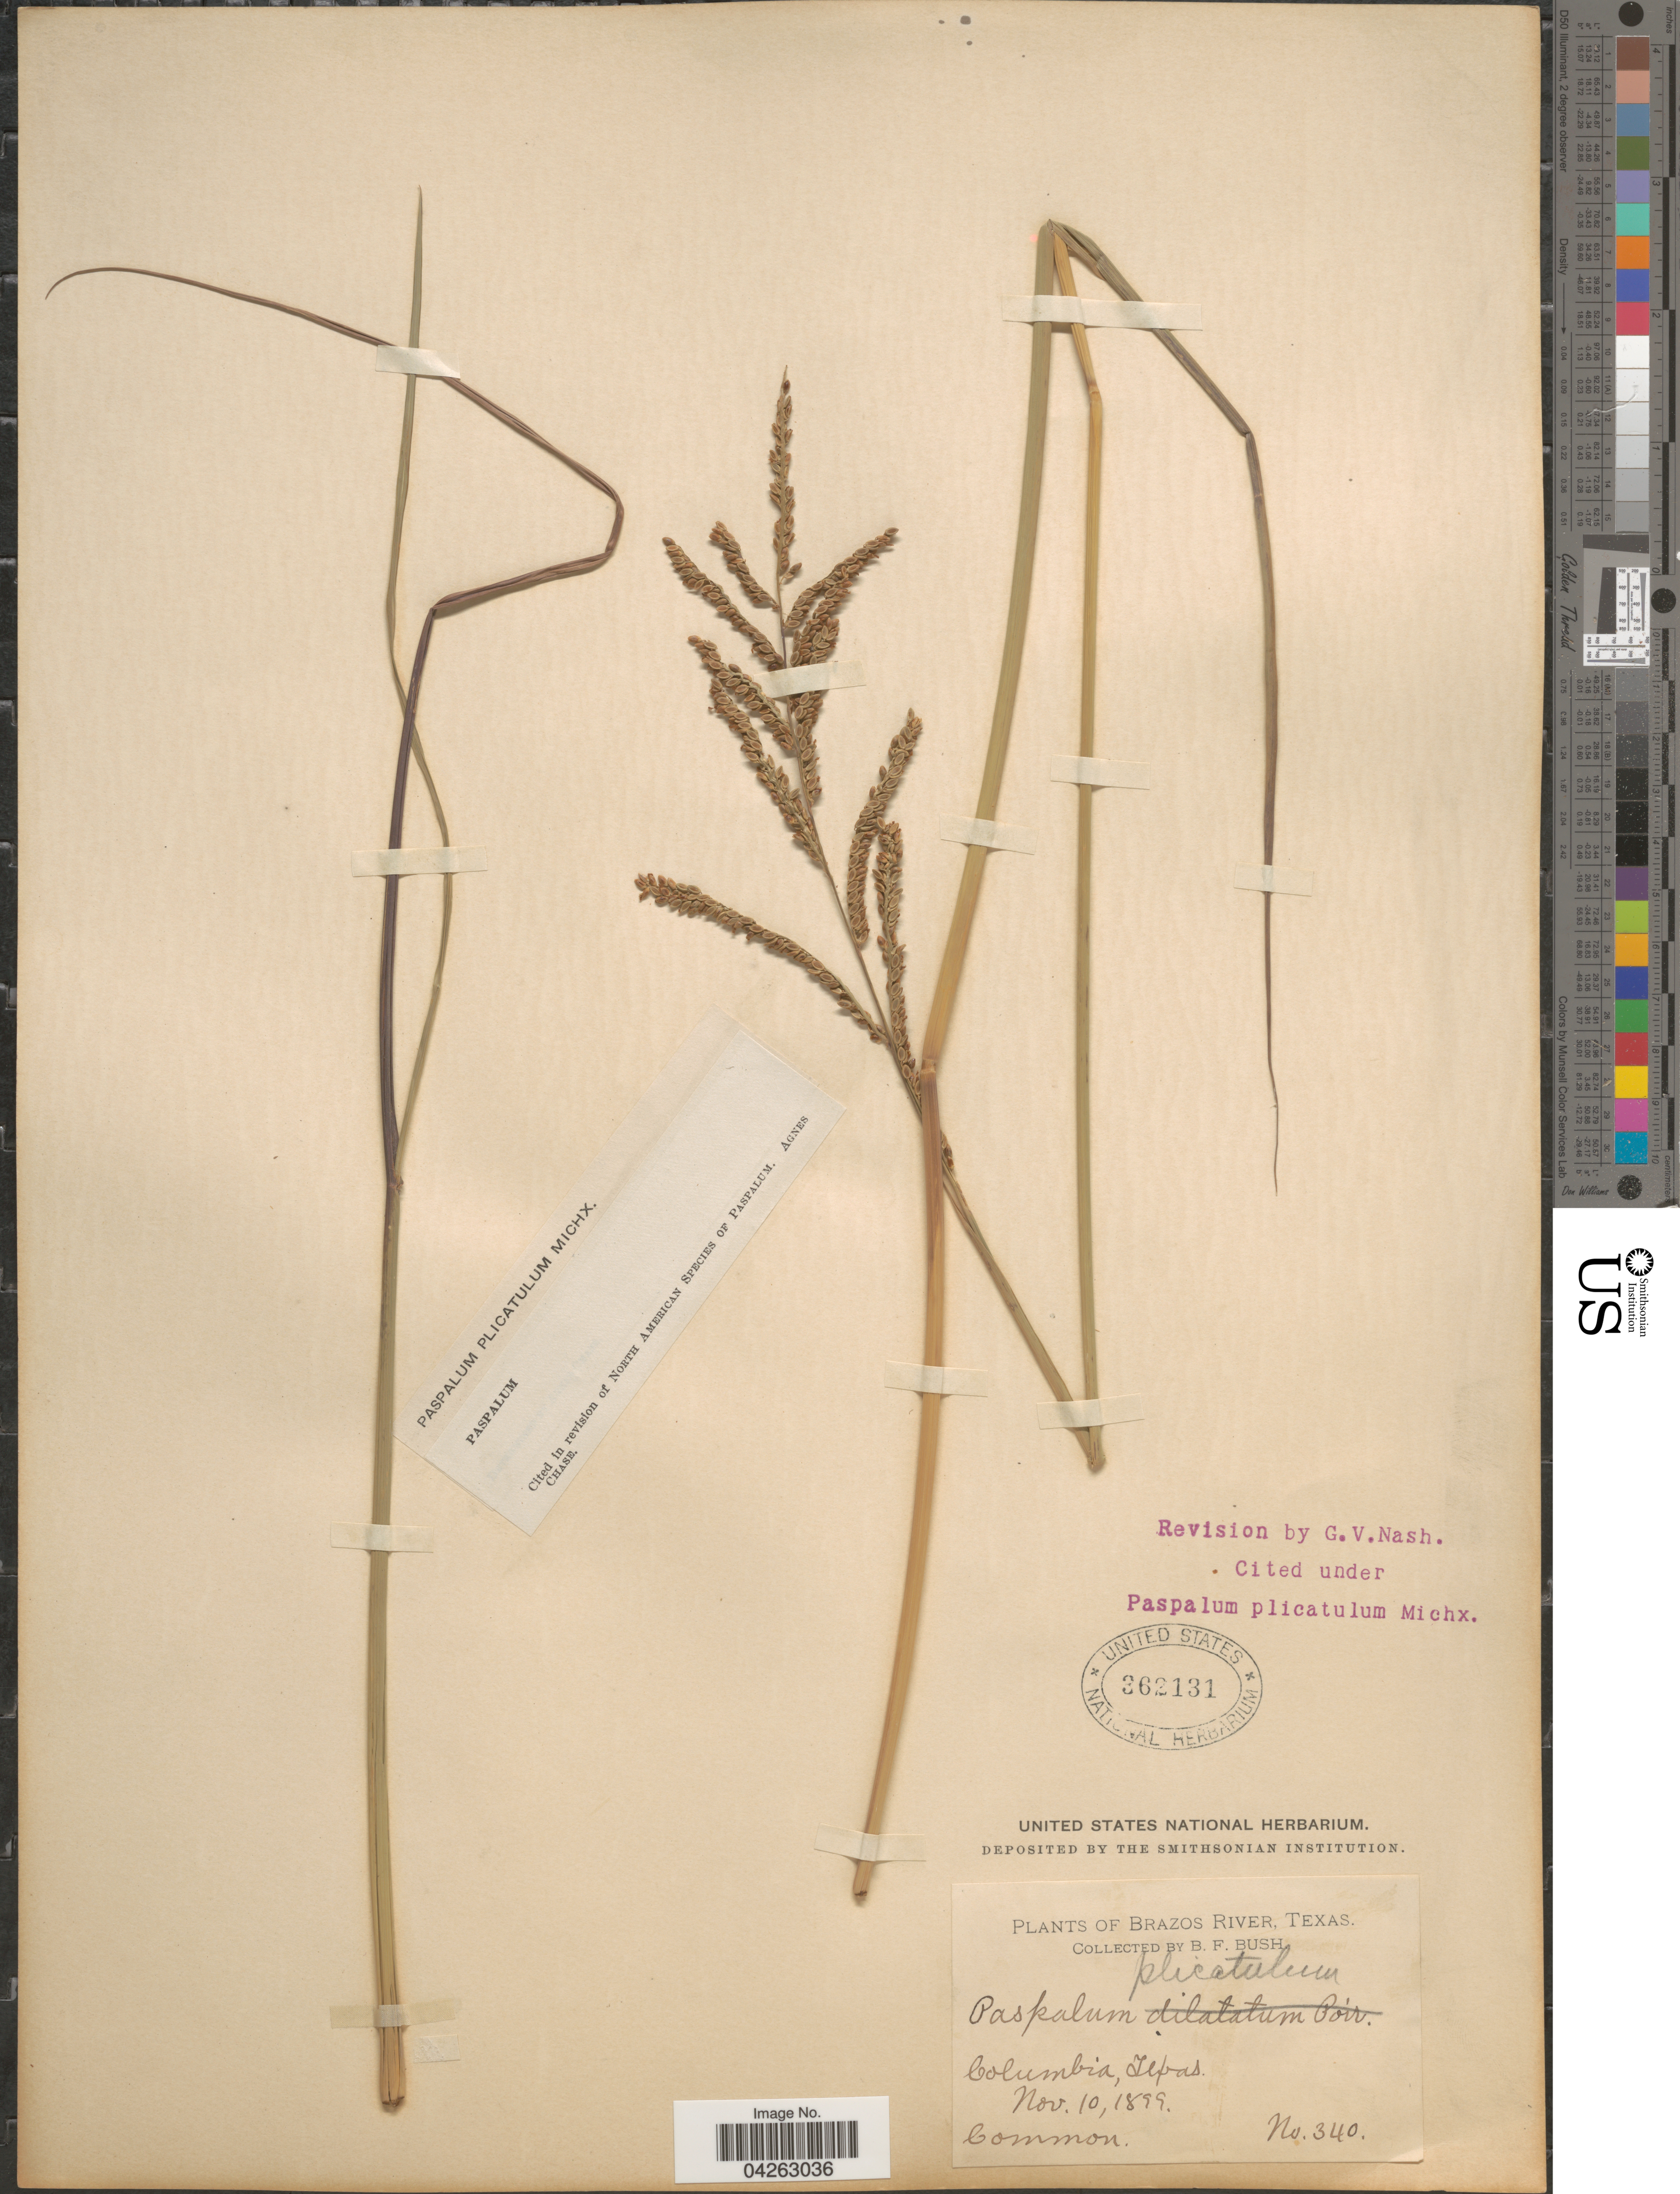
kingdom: Plantae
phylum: Tracheophyta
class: Liliopsida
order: Poales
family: Poaceae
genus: Paspalum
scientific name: Paspalum plicatulum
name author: Michx.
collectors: B. F. Bush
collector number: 340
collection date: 1899-11-10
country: United States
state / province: Texas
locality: Brazos River. Columbia.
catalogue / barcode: US 362131